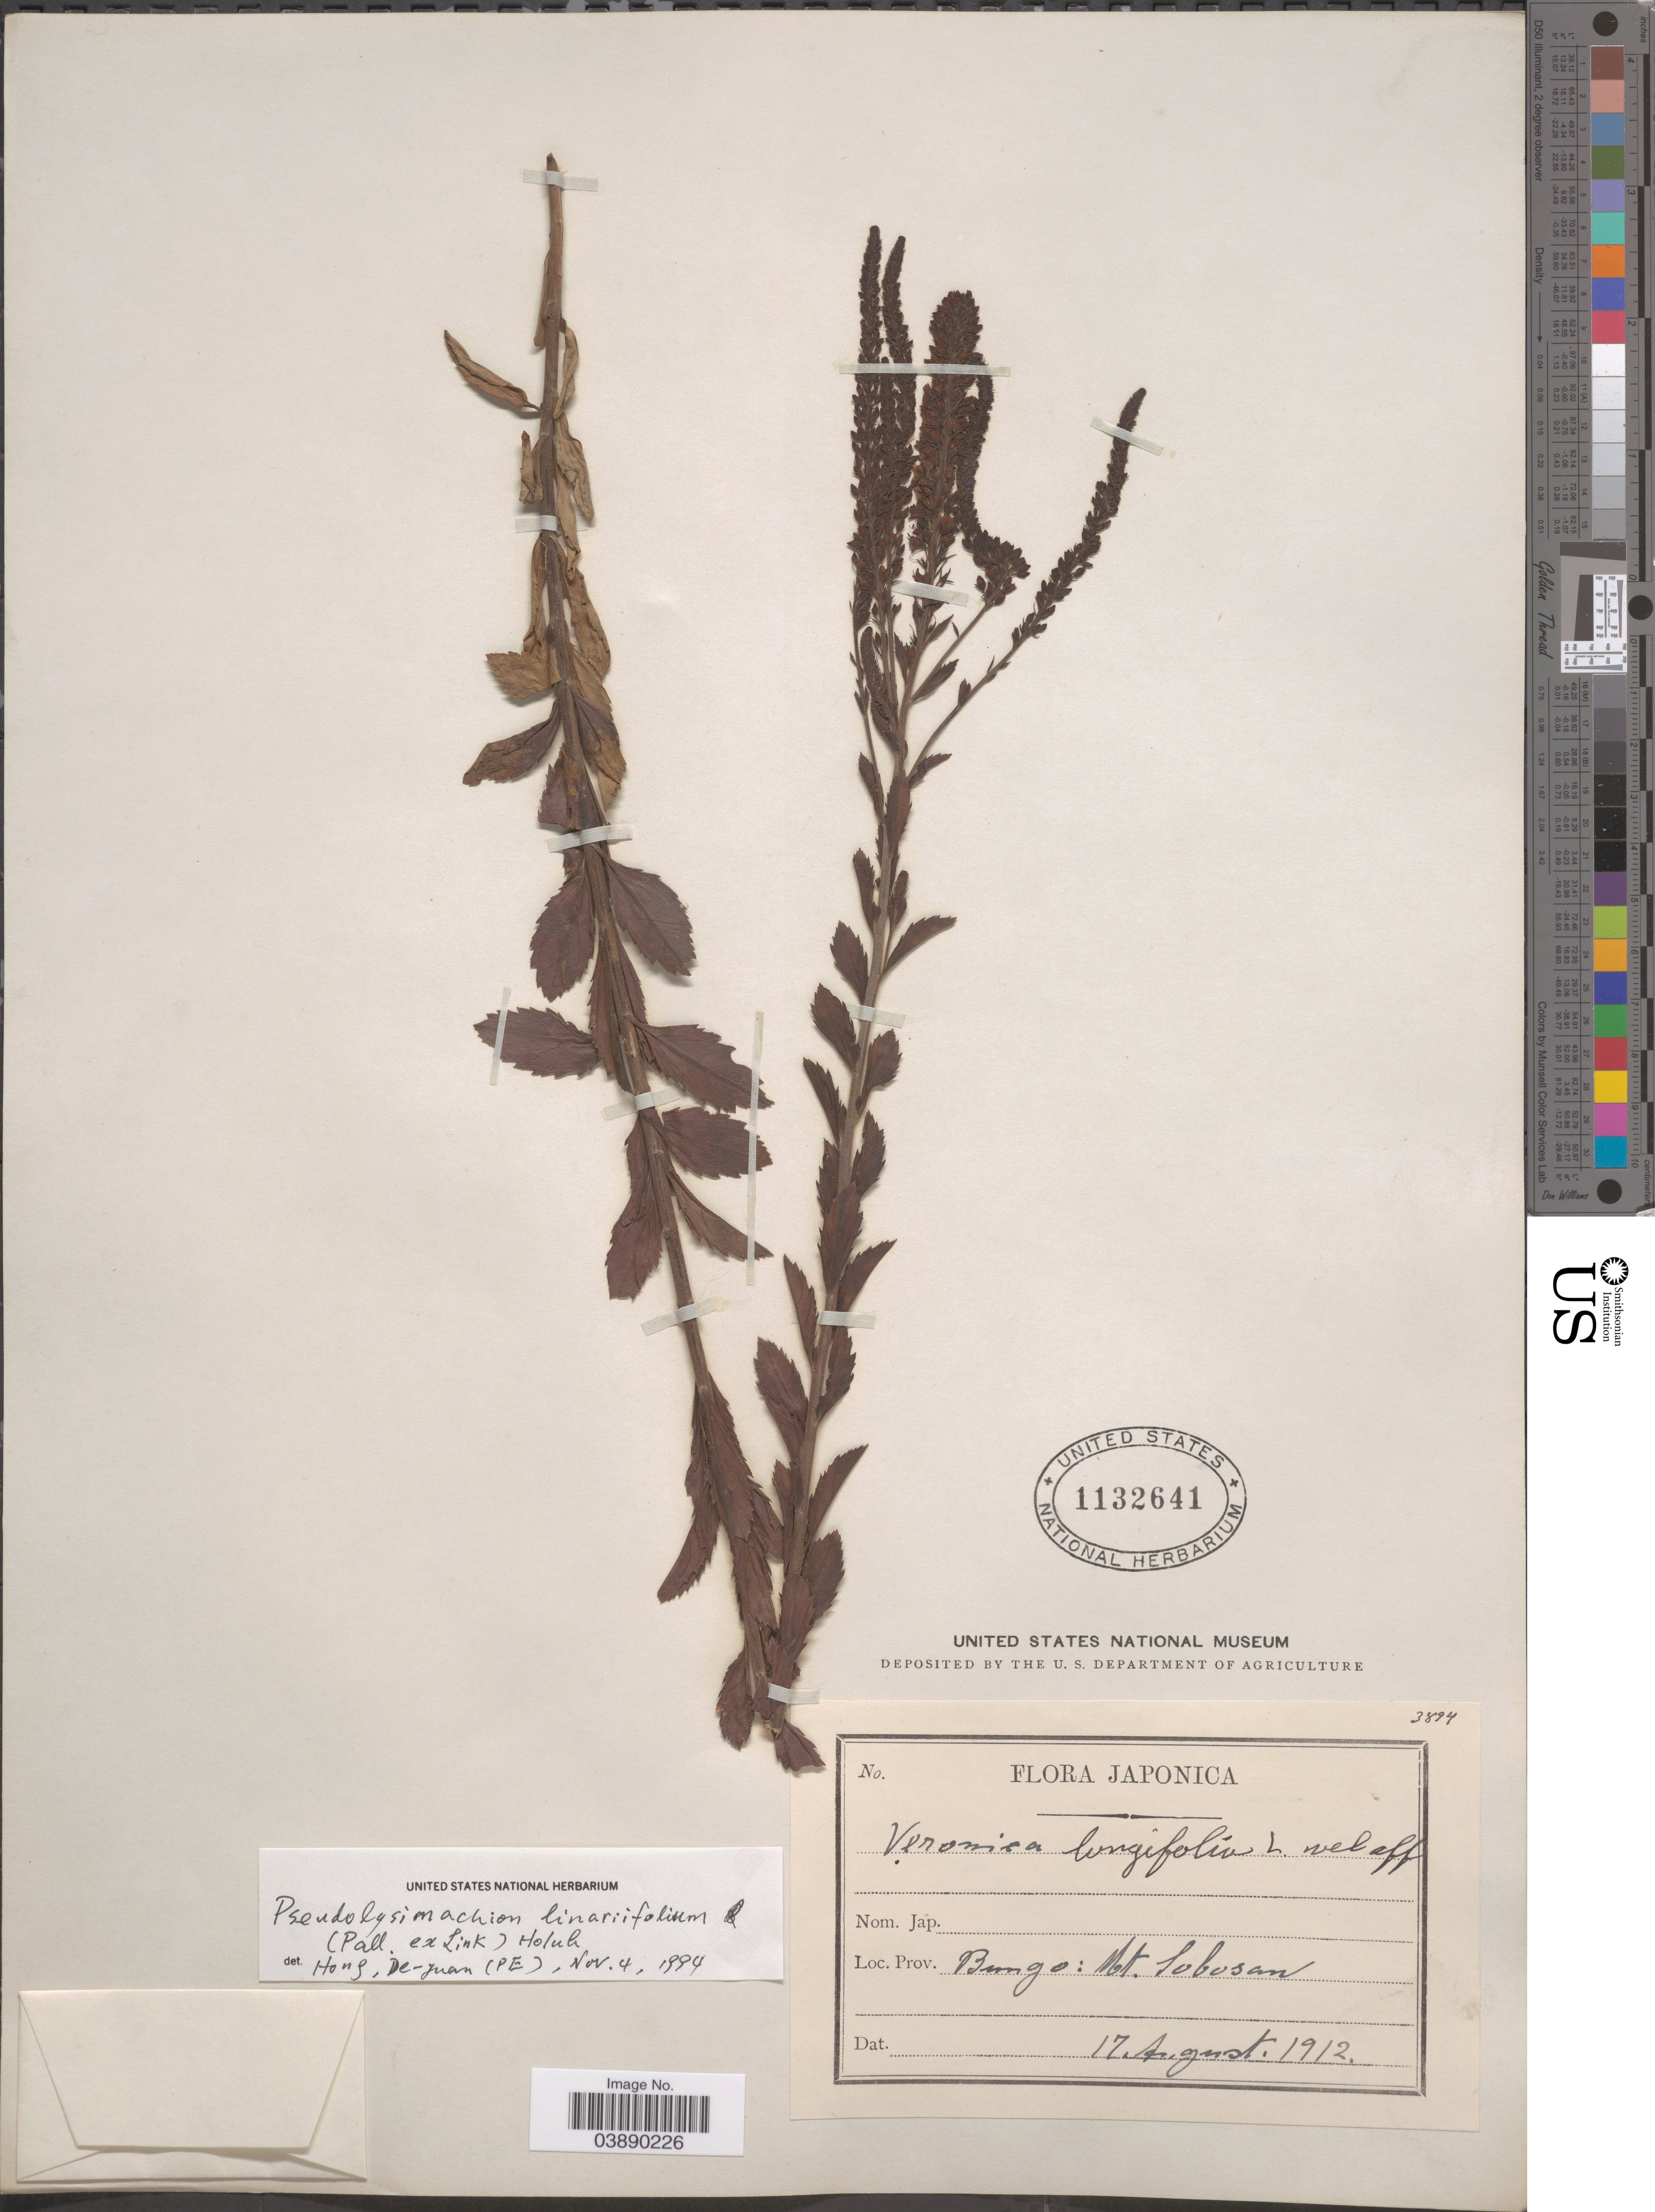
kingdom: Plantae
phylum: Tracheophyta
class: Magnoliopsida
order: Lamiales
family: Plantaginaceae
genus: Veronica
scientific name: Veronica linariifolia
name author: Pall. ex Link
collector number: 3894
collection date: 1912-08-17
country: Japan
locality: Japonica. Prov. Bungo: Mt. Sobosan.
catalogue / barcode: US 1132641